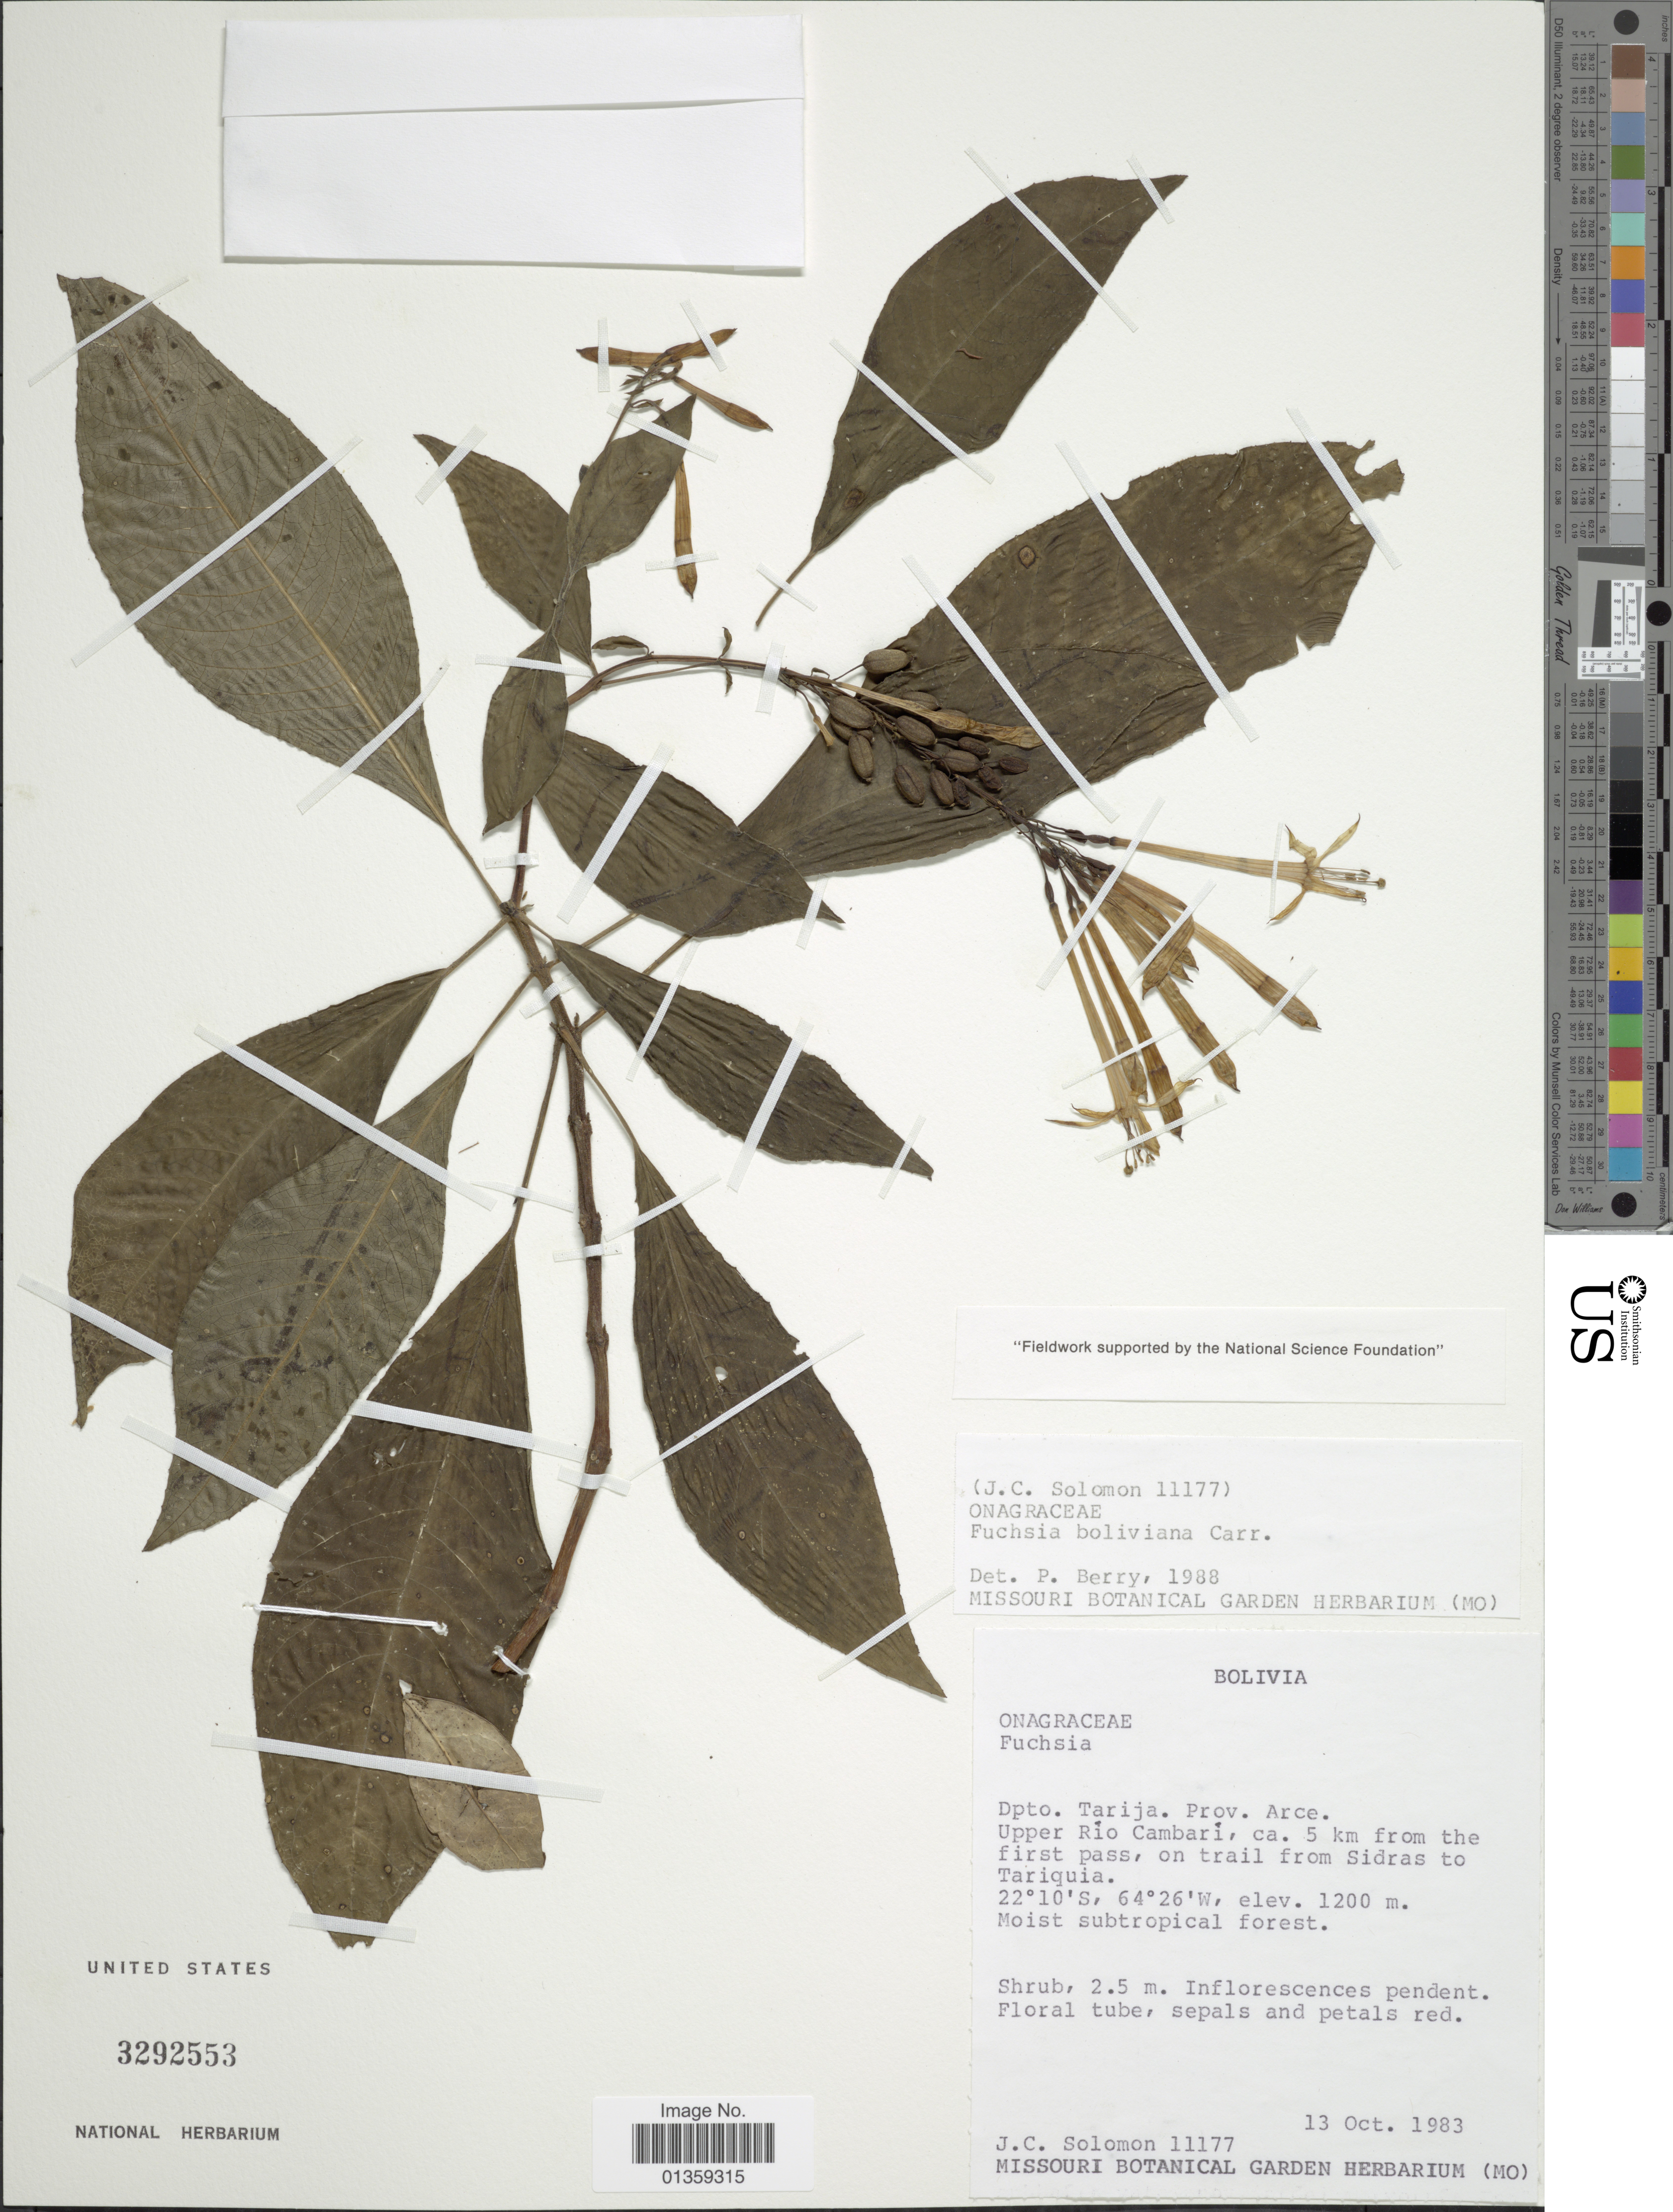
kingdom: Plantae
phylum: Tracheophyta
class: Magnoliopsida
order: Myrtales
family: Onagraceae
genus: Fuchsia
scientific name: Fuchsia boliviana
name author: Carrière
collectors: J. C. Solomon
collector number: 11177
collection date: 1983-10-13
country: Bolivia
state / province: Tarija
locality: Prov. Arce. Upper Río Cambarí, ca. 5 km from the first pass, on trail from Sidras to Tariquia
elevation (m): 1200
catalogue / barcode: US 3292553